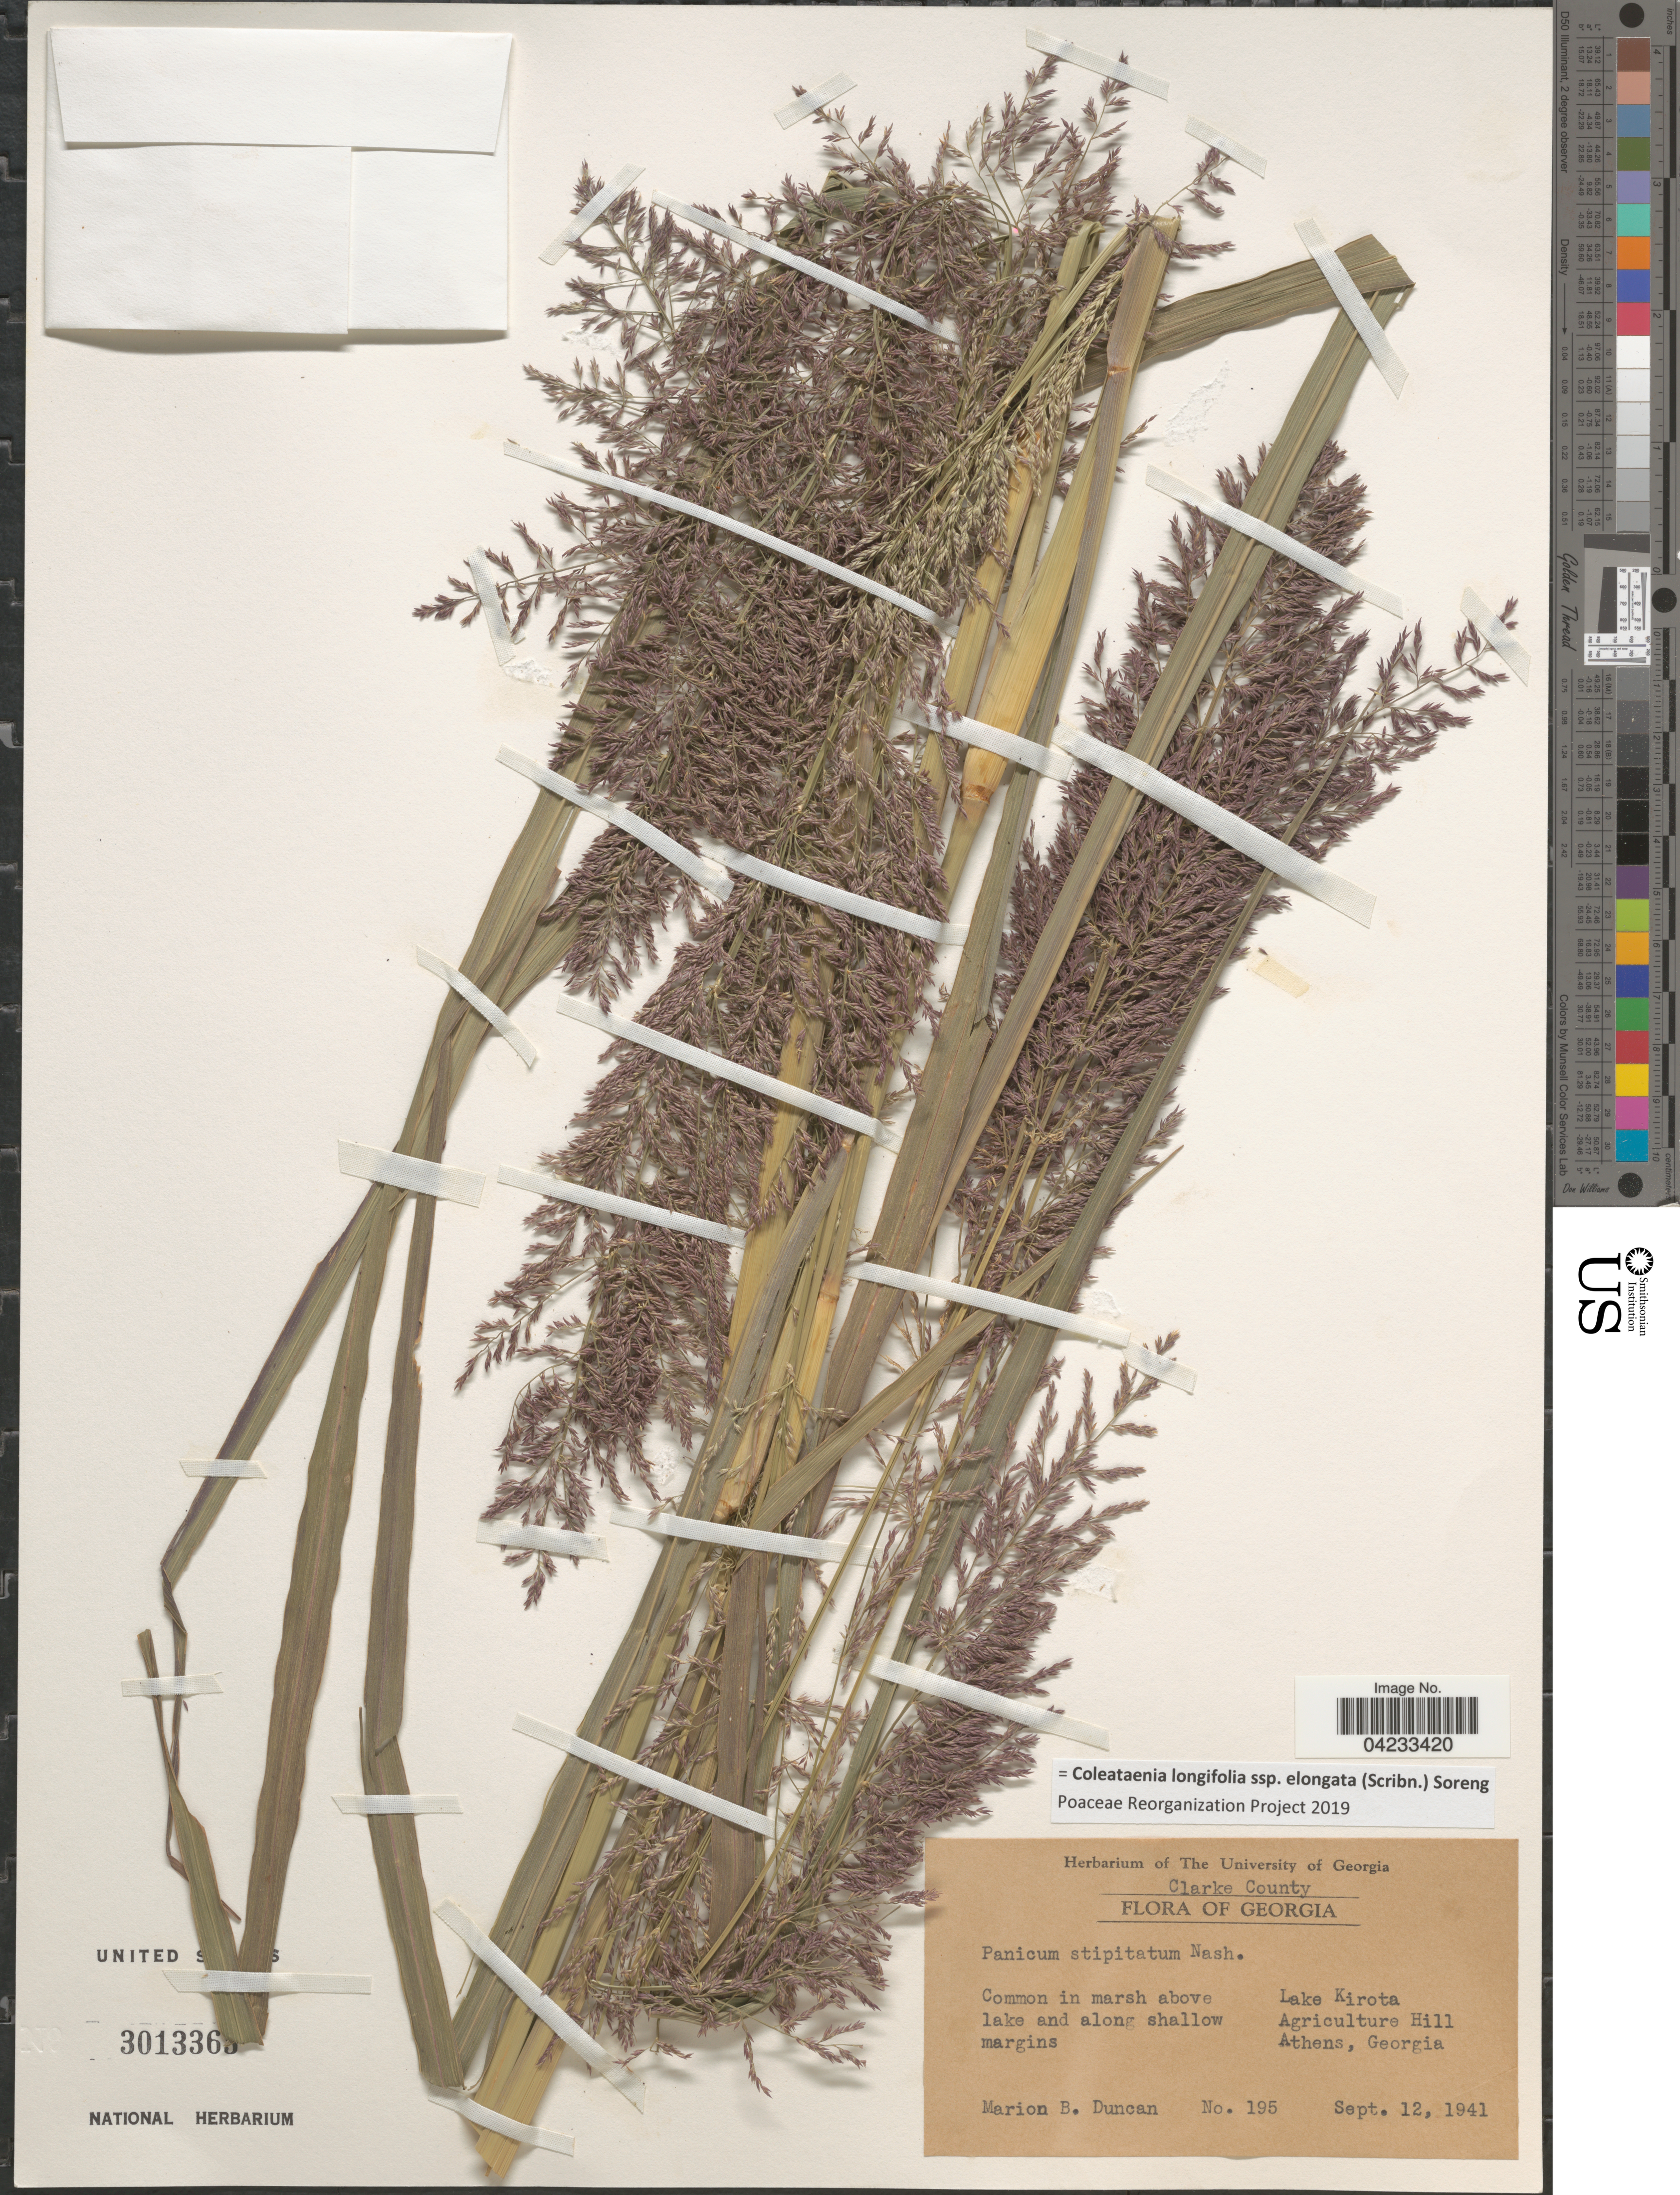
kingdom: Plantae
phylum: Tracheophyta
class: Liliopsida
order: Poales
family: Poaceae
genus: Coleataenia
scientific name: Coleataenia longifolia subsp. elongata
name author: (Scribn.) Soreng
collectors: M. Duncan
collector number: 195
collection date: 1941-09-12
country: United States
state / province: Georgia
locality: Clarke County. Common in marsh above lake and along shallow margins. Lake Kirota Agriculture Hill Athens.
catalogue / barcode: US 3013363